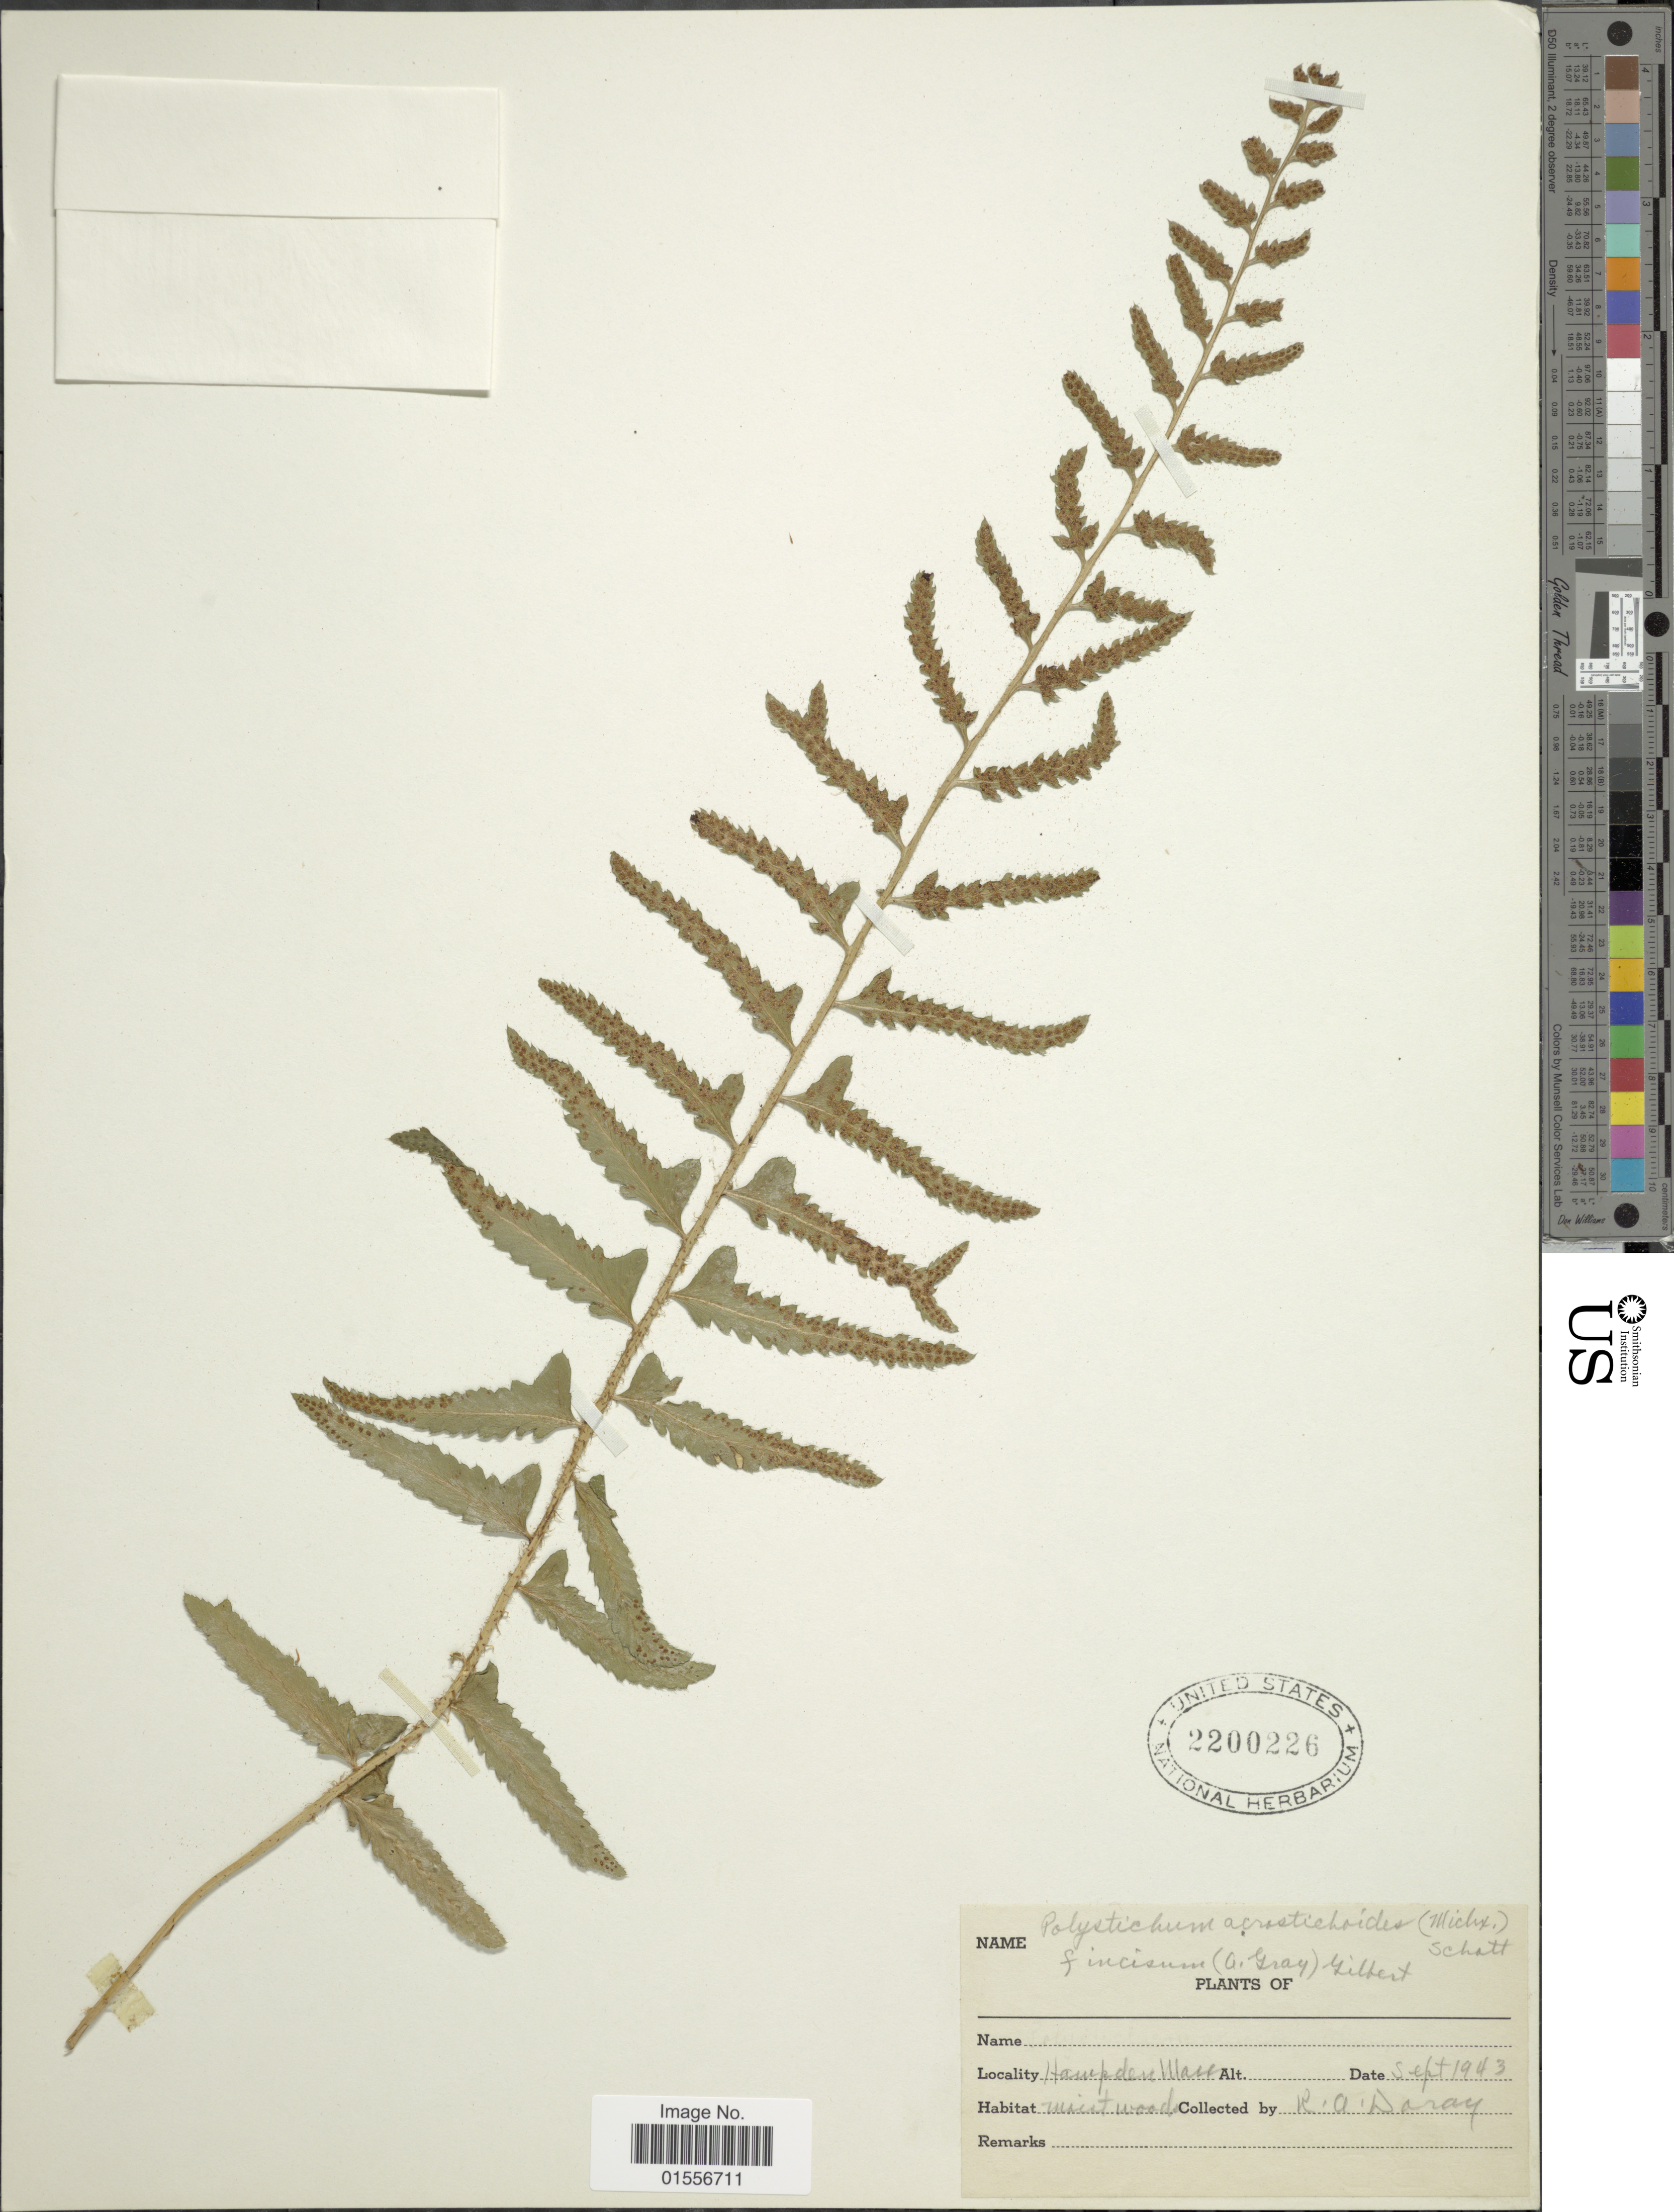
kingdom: Plantae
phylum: Tracheophyta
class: Polypodiopsida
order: Polypodiales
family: Dryopteridaceae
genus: Polystichum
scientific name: Polystichum acrostichoides f. incisum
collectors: R. Doray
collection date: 1943-09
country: United States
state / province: Massachusetts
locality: Hampden, moist woods.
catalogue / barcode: US 2200226